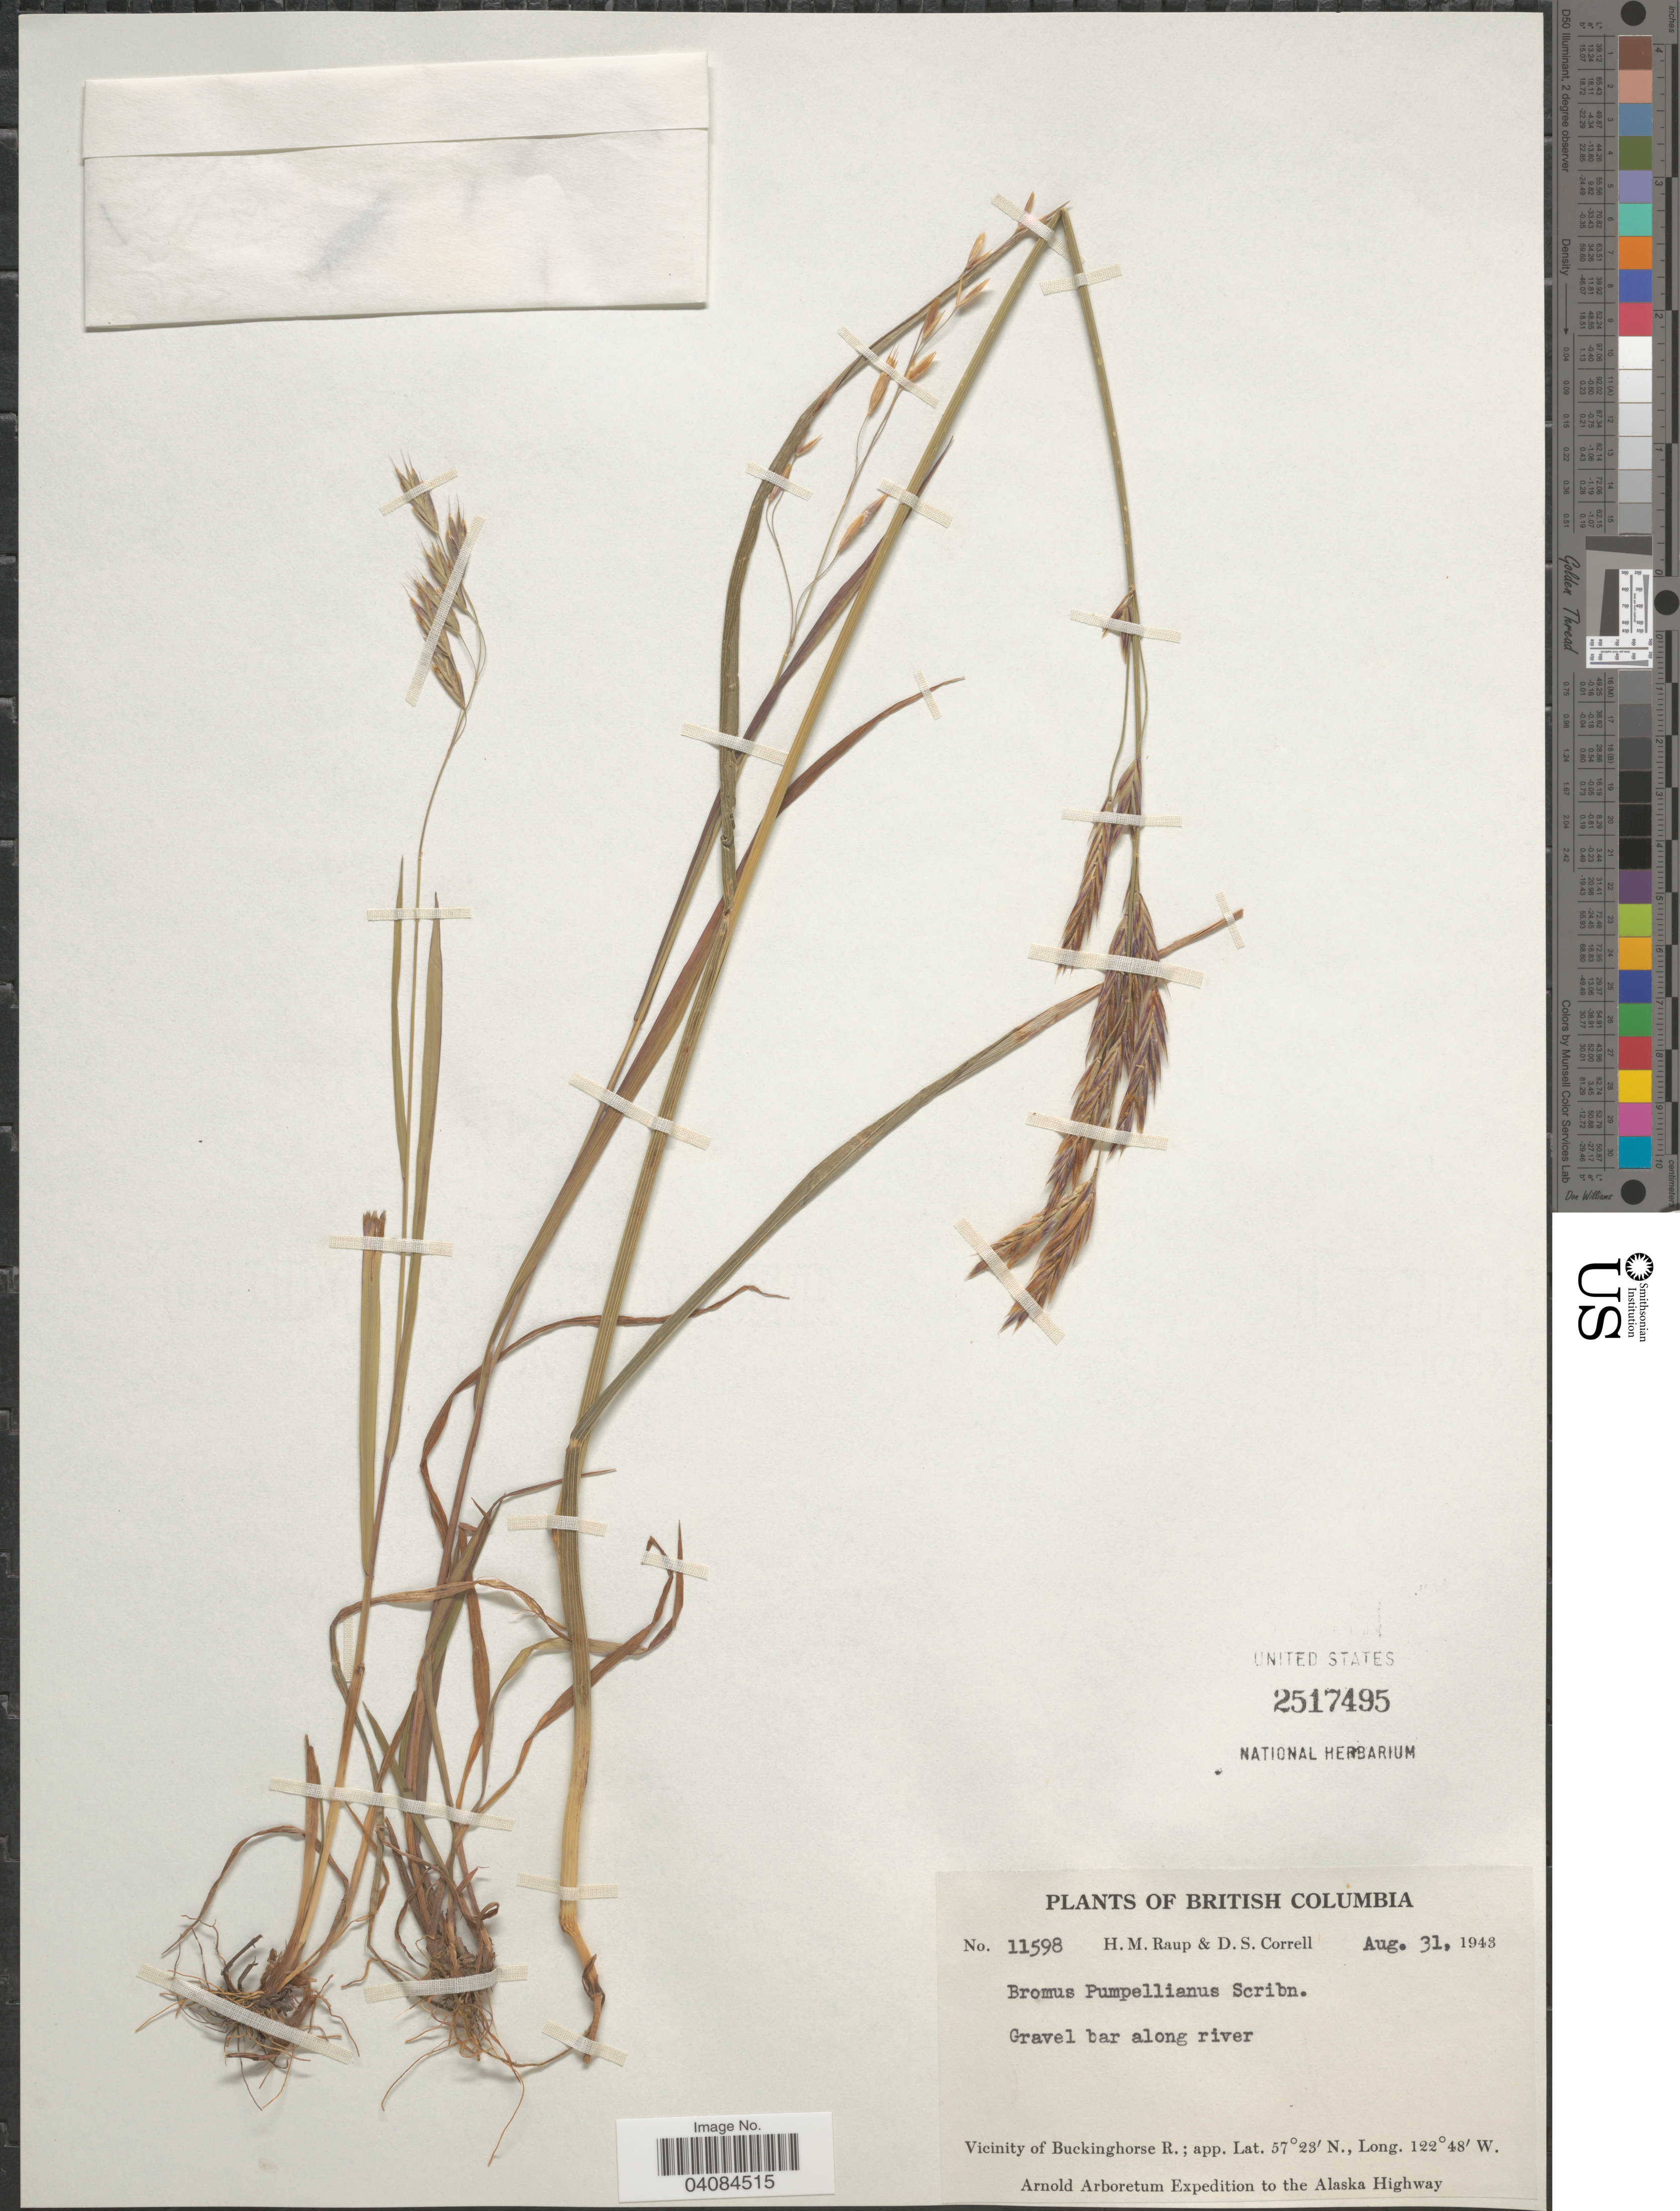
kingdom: Plantae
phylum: Tracheophyta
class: Liliopsida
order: Poales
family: Poaceae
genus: Bromus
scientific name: Bromus pumpellianus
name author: Scribn.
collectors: H. Raup & D. S. Correll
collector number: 11598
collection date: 1943-08-31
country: Canada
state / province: British Columbia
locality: Vicinity of Buckinghorse R. Arnold Arboretum Expedition to the Alaska Highway.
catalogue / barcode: US 2517495